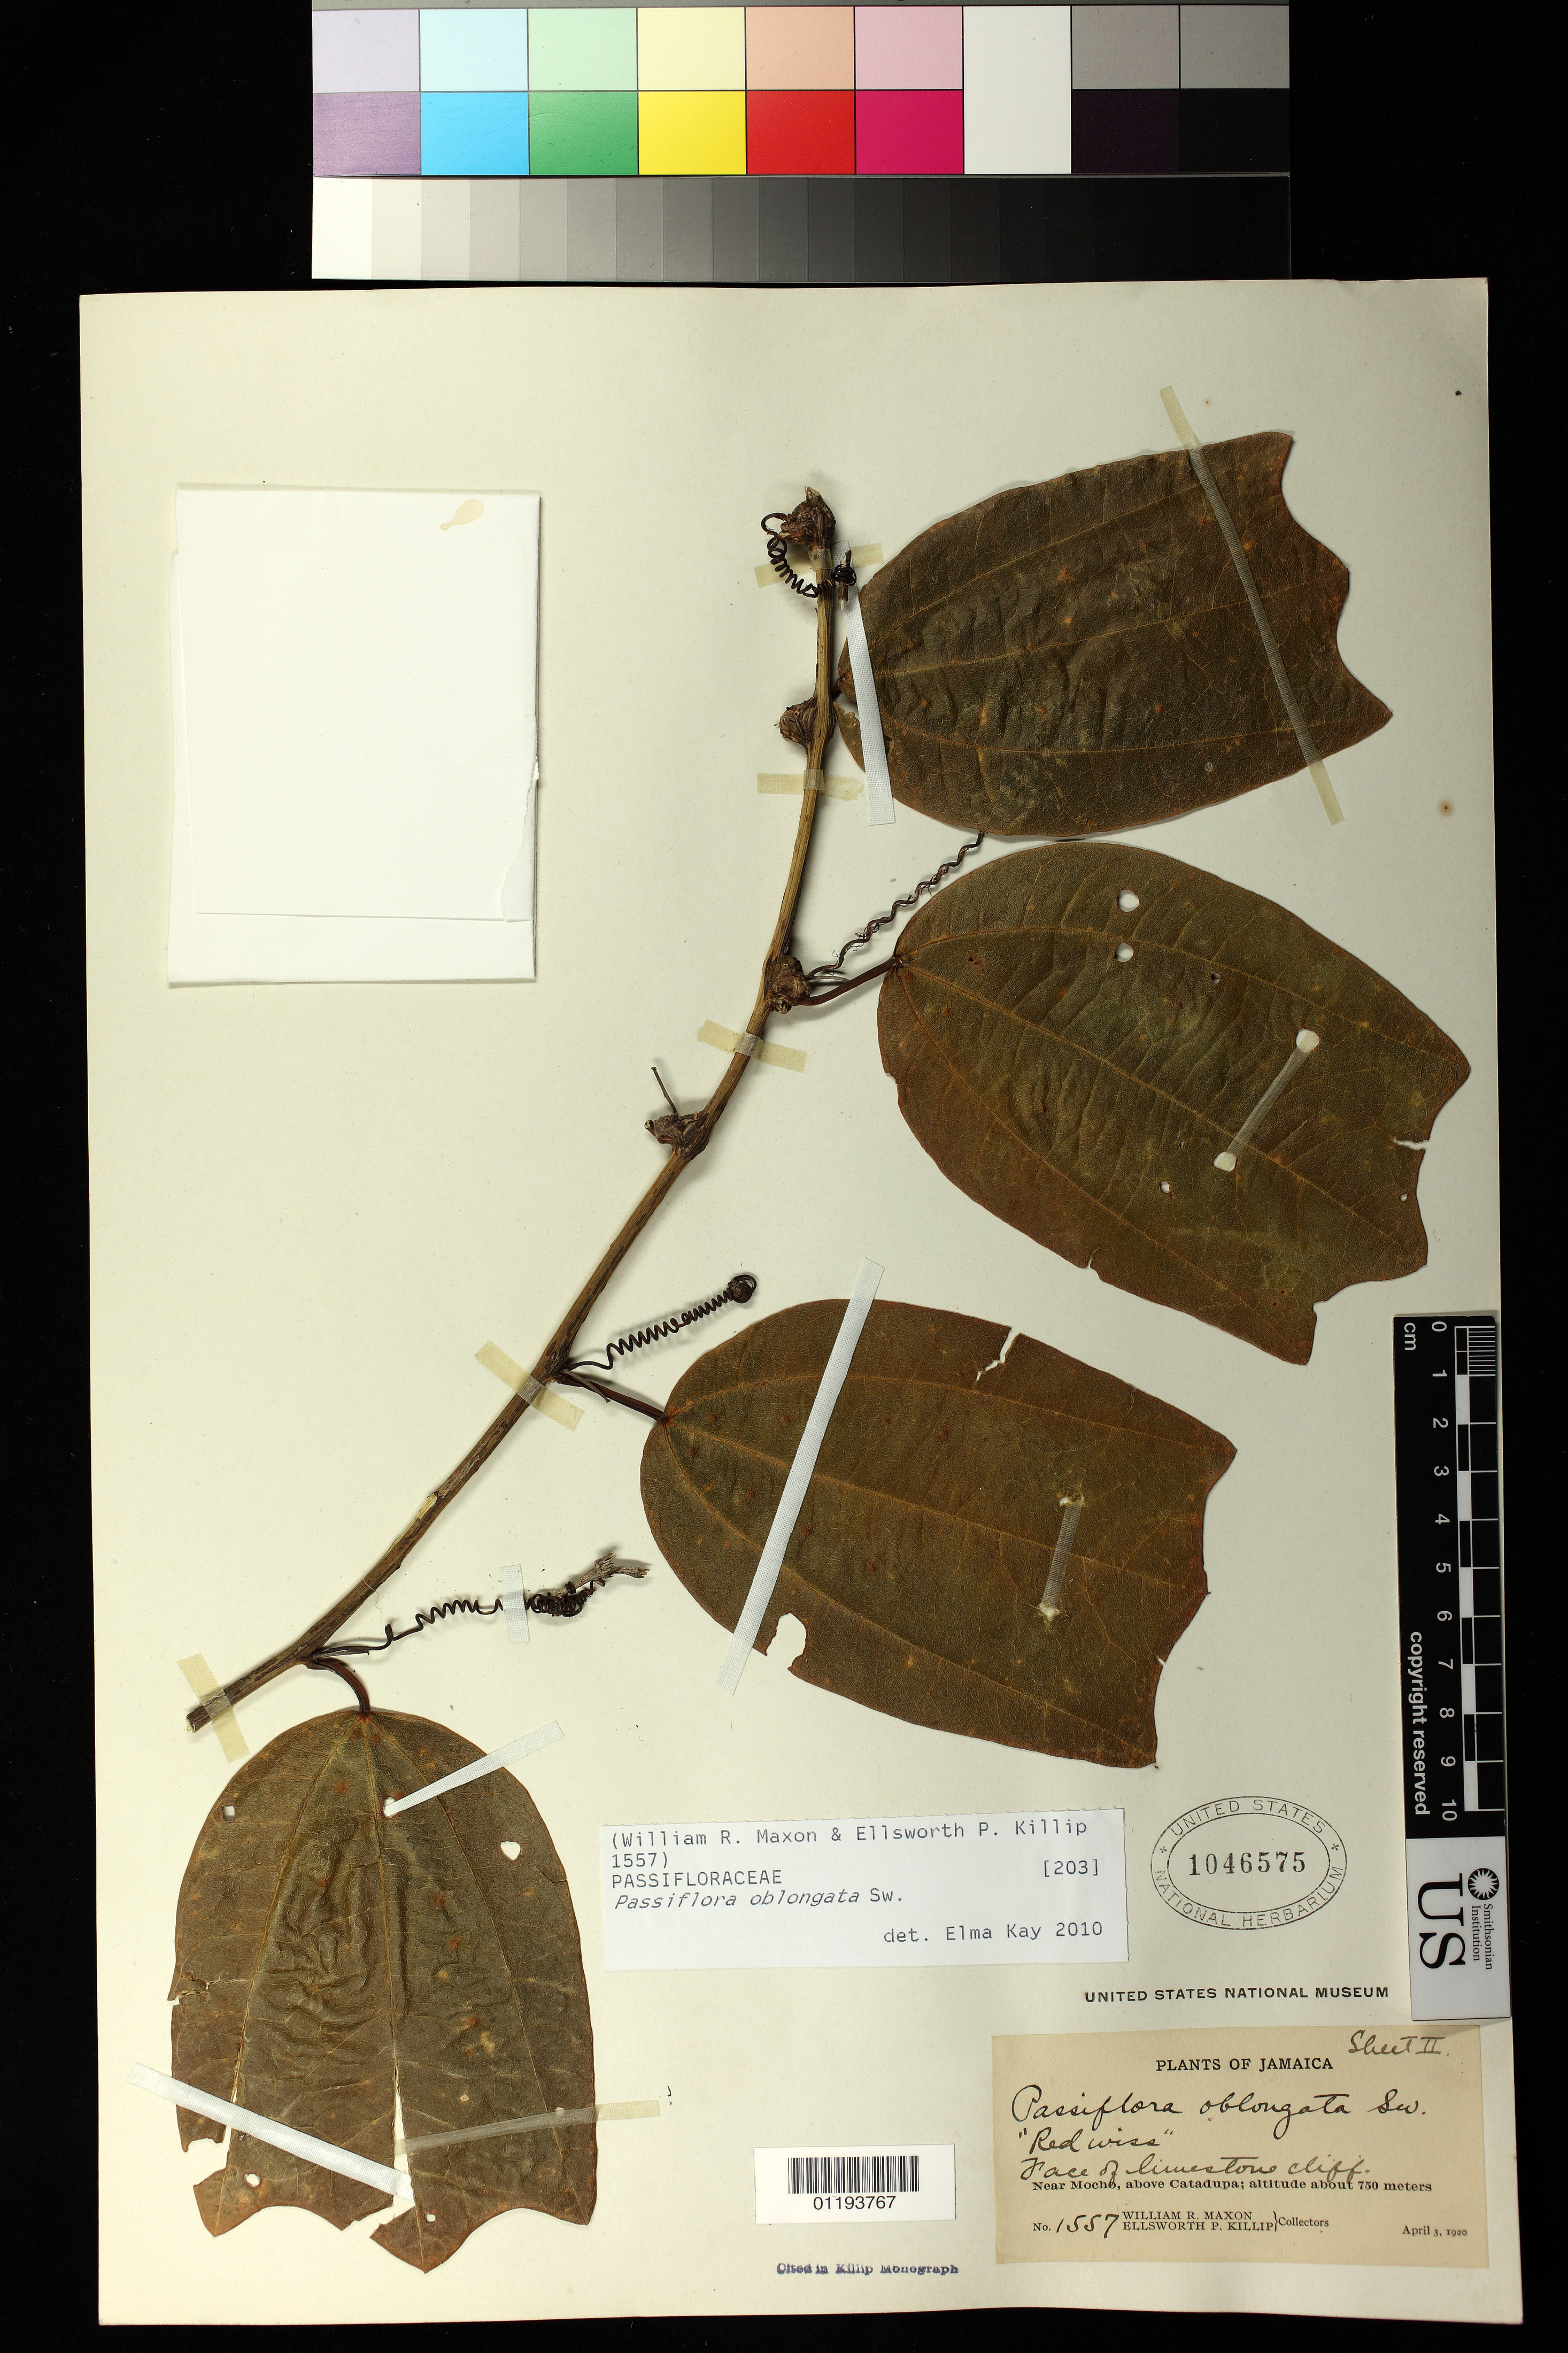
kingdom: Plantae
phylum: Tracheophyta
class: Magnoliopsida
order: Malpighiales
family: Passifloraceae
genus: Passiflora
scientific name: Passiflora oblongata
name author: Sw.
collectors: W. R. Maxon & E. P. Killip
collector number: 1557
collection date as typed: Apr 3 1920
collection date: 1920-04-03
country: Jamaica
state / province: Saint James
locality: Near Mocho, above Catadupa, face of limestone cliff.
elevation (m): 750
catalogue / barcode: US 1046575